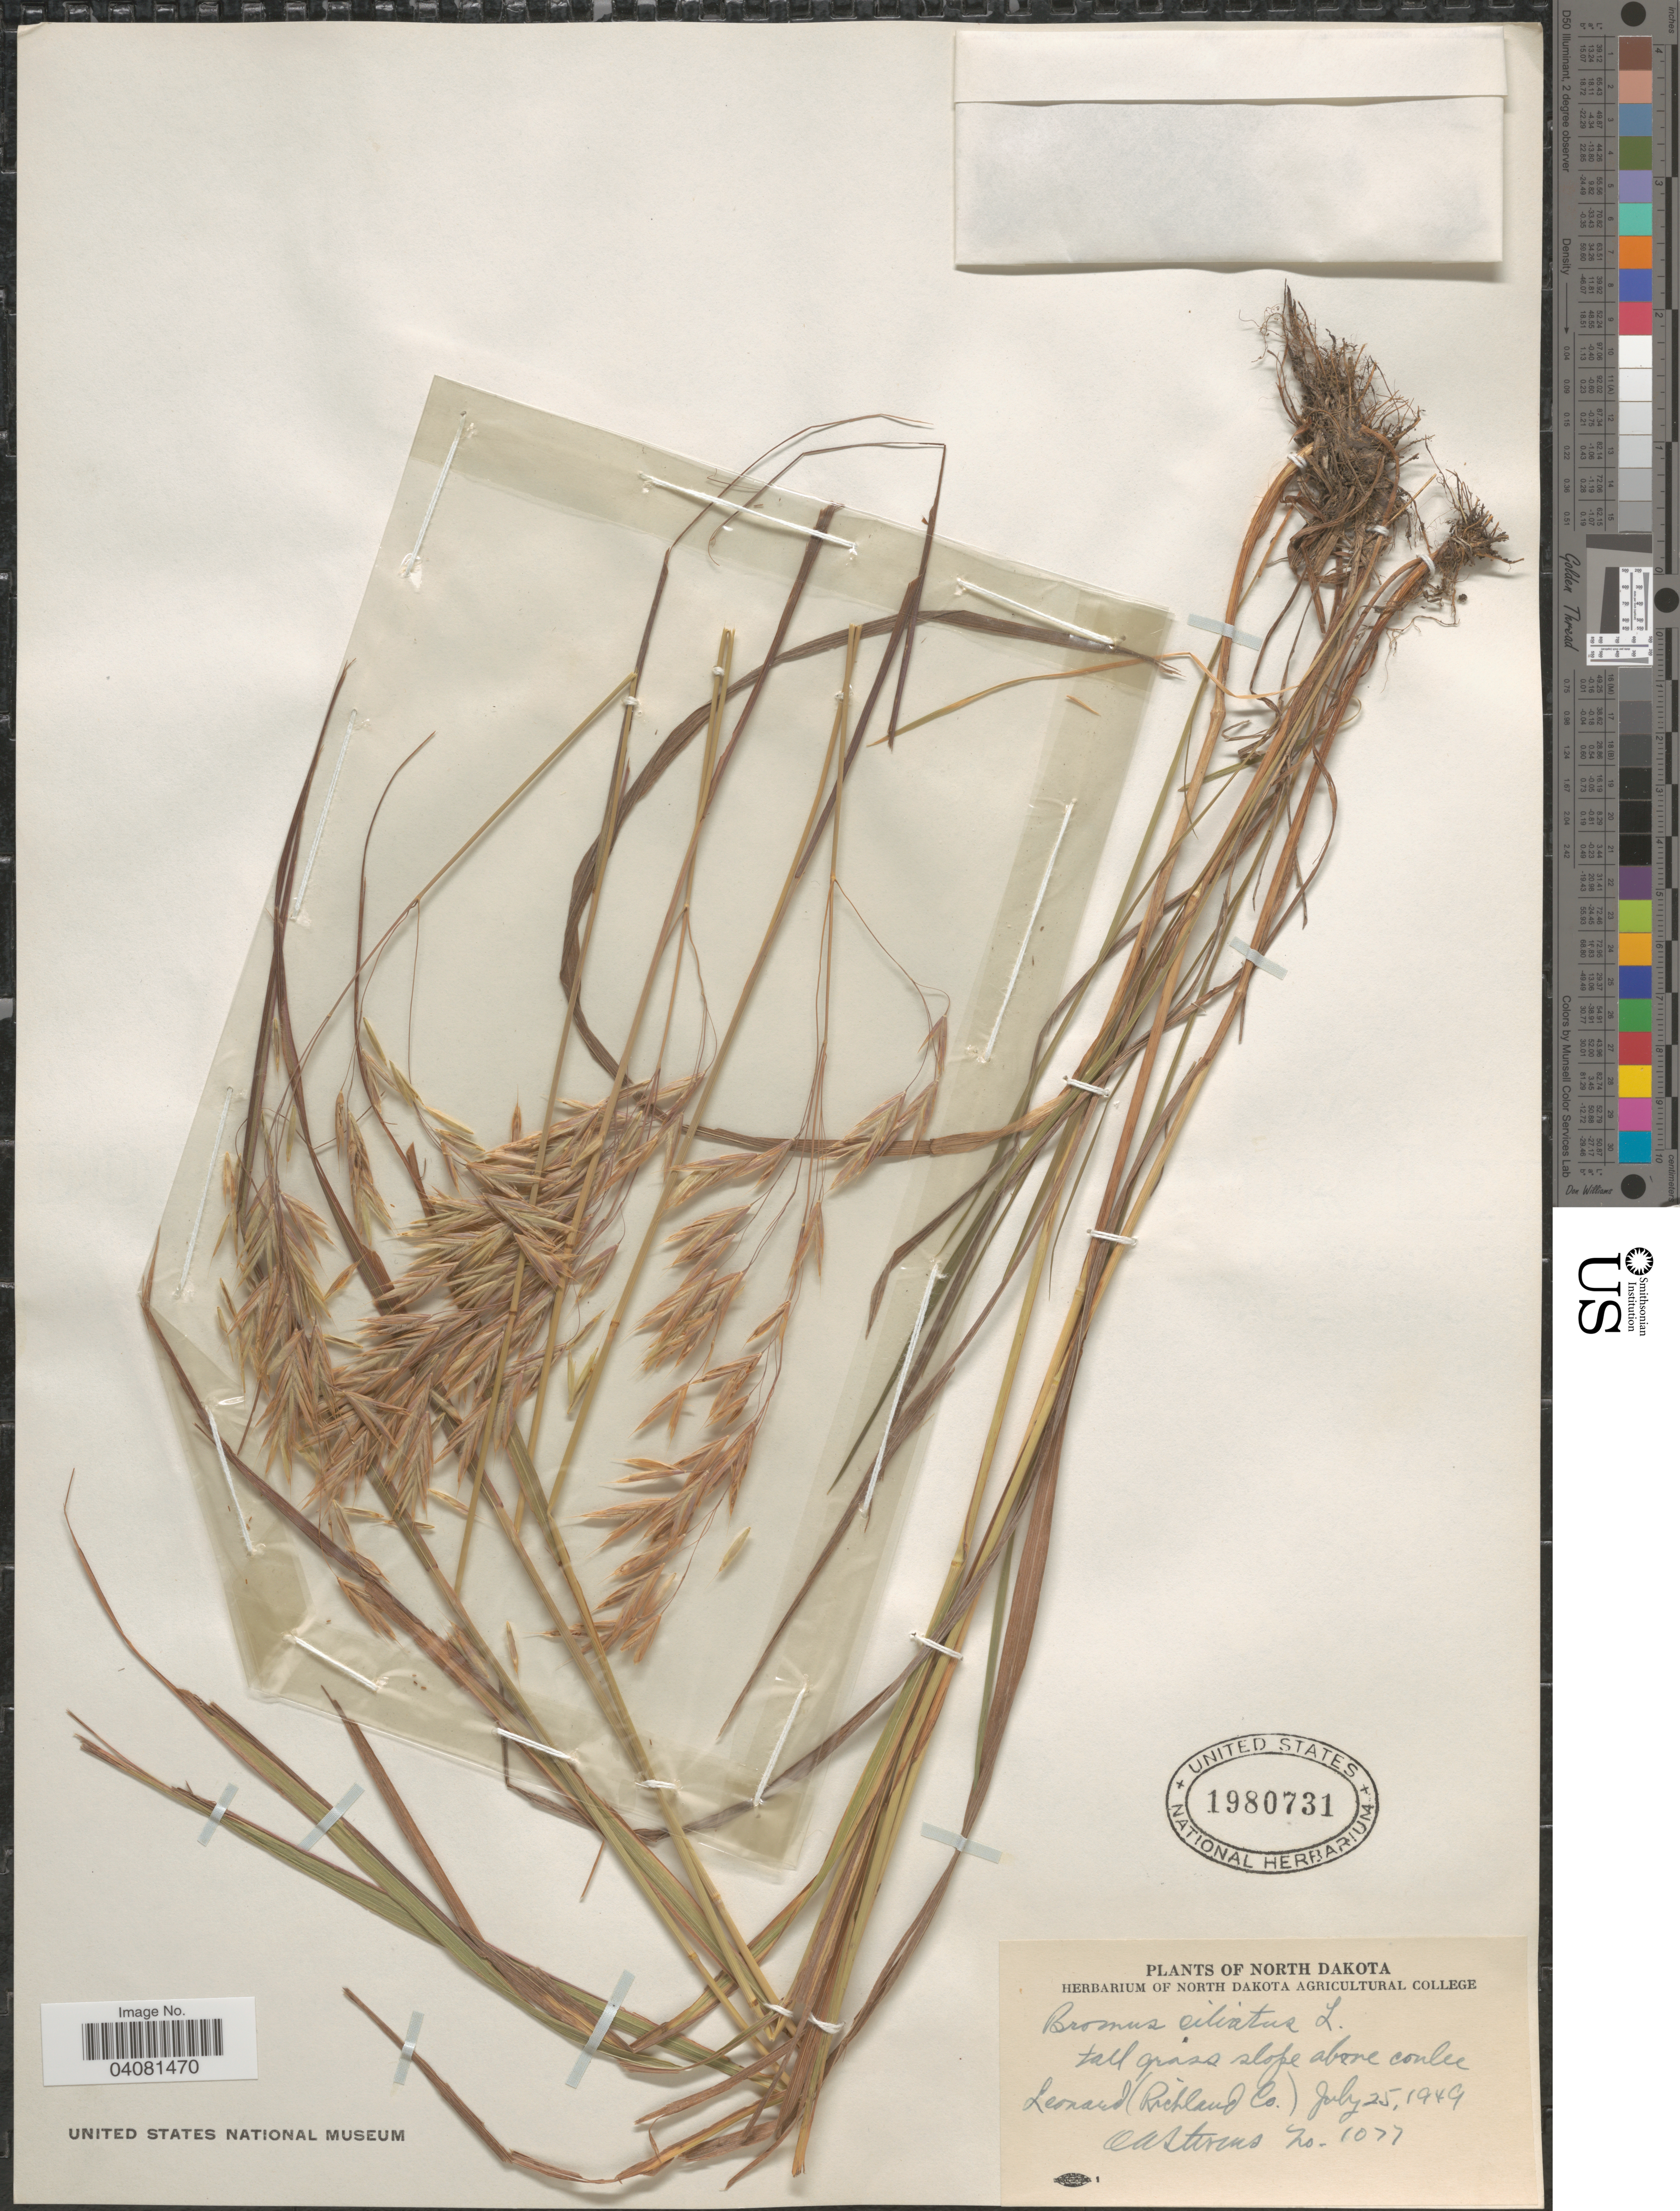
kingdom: Plantae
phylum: Tracheophyta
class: Liliopsida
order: Poales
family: Poaceae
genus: Bromus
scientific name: Bromus ciliatus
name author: L.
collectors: O. A. Stevens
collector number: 1077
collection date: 1949-07-25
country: United States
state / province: North Dakota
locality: Slope above coulee Leonard (Richland Co.).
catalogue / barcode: US 1980731